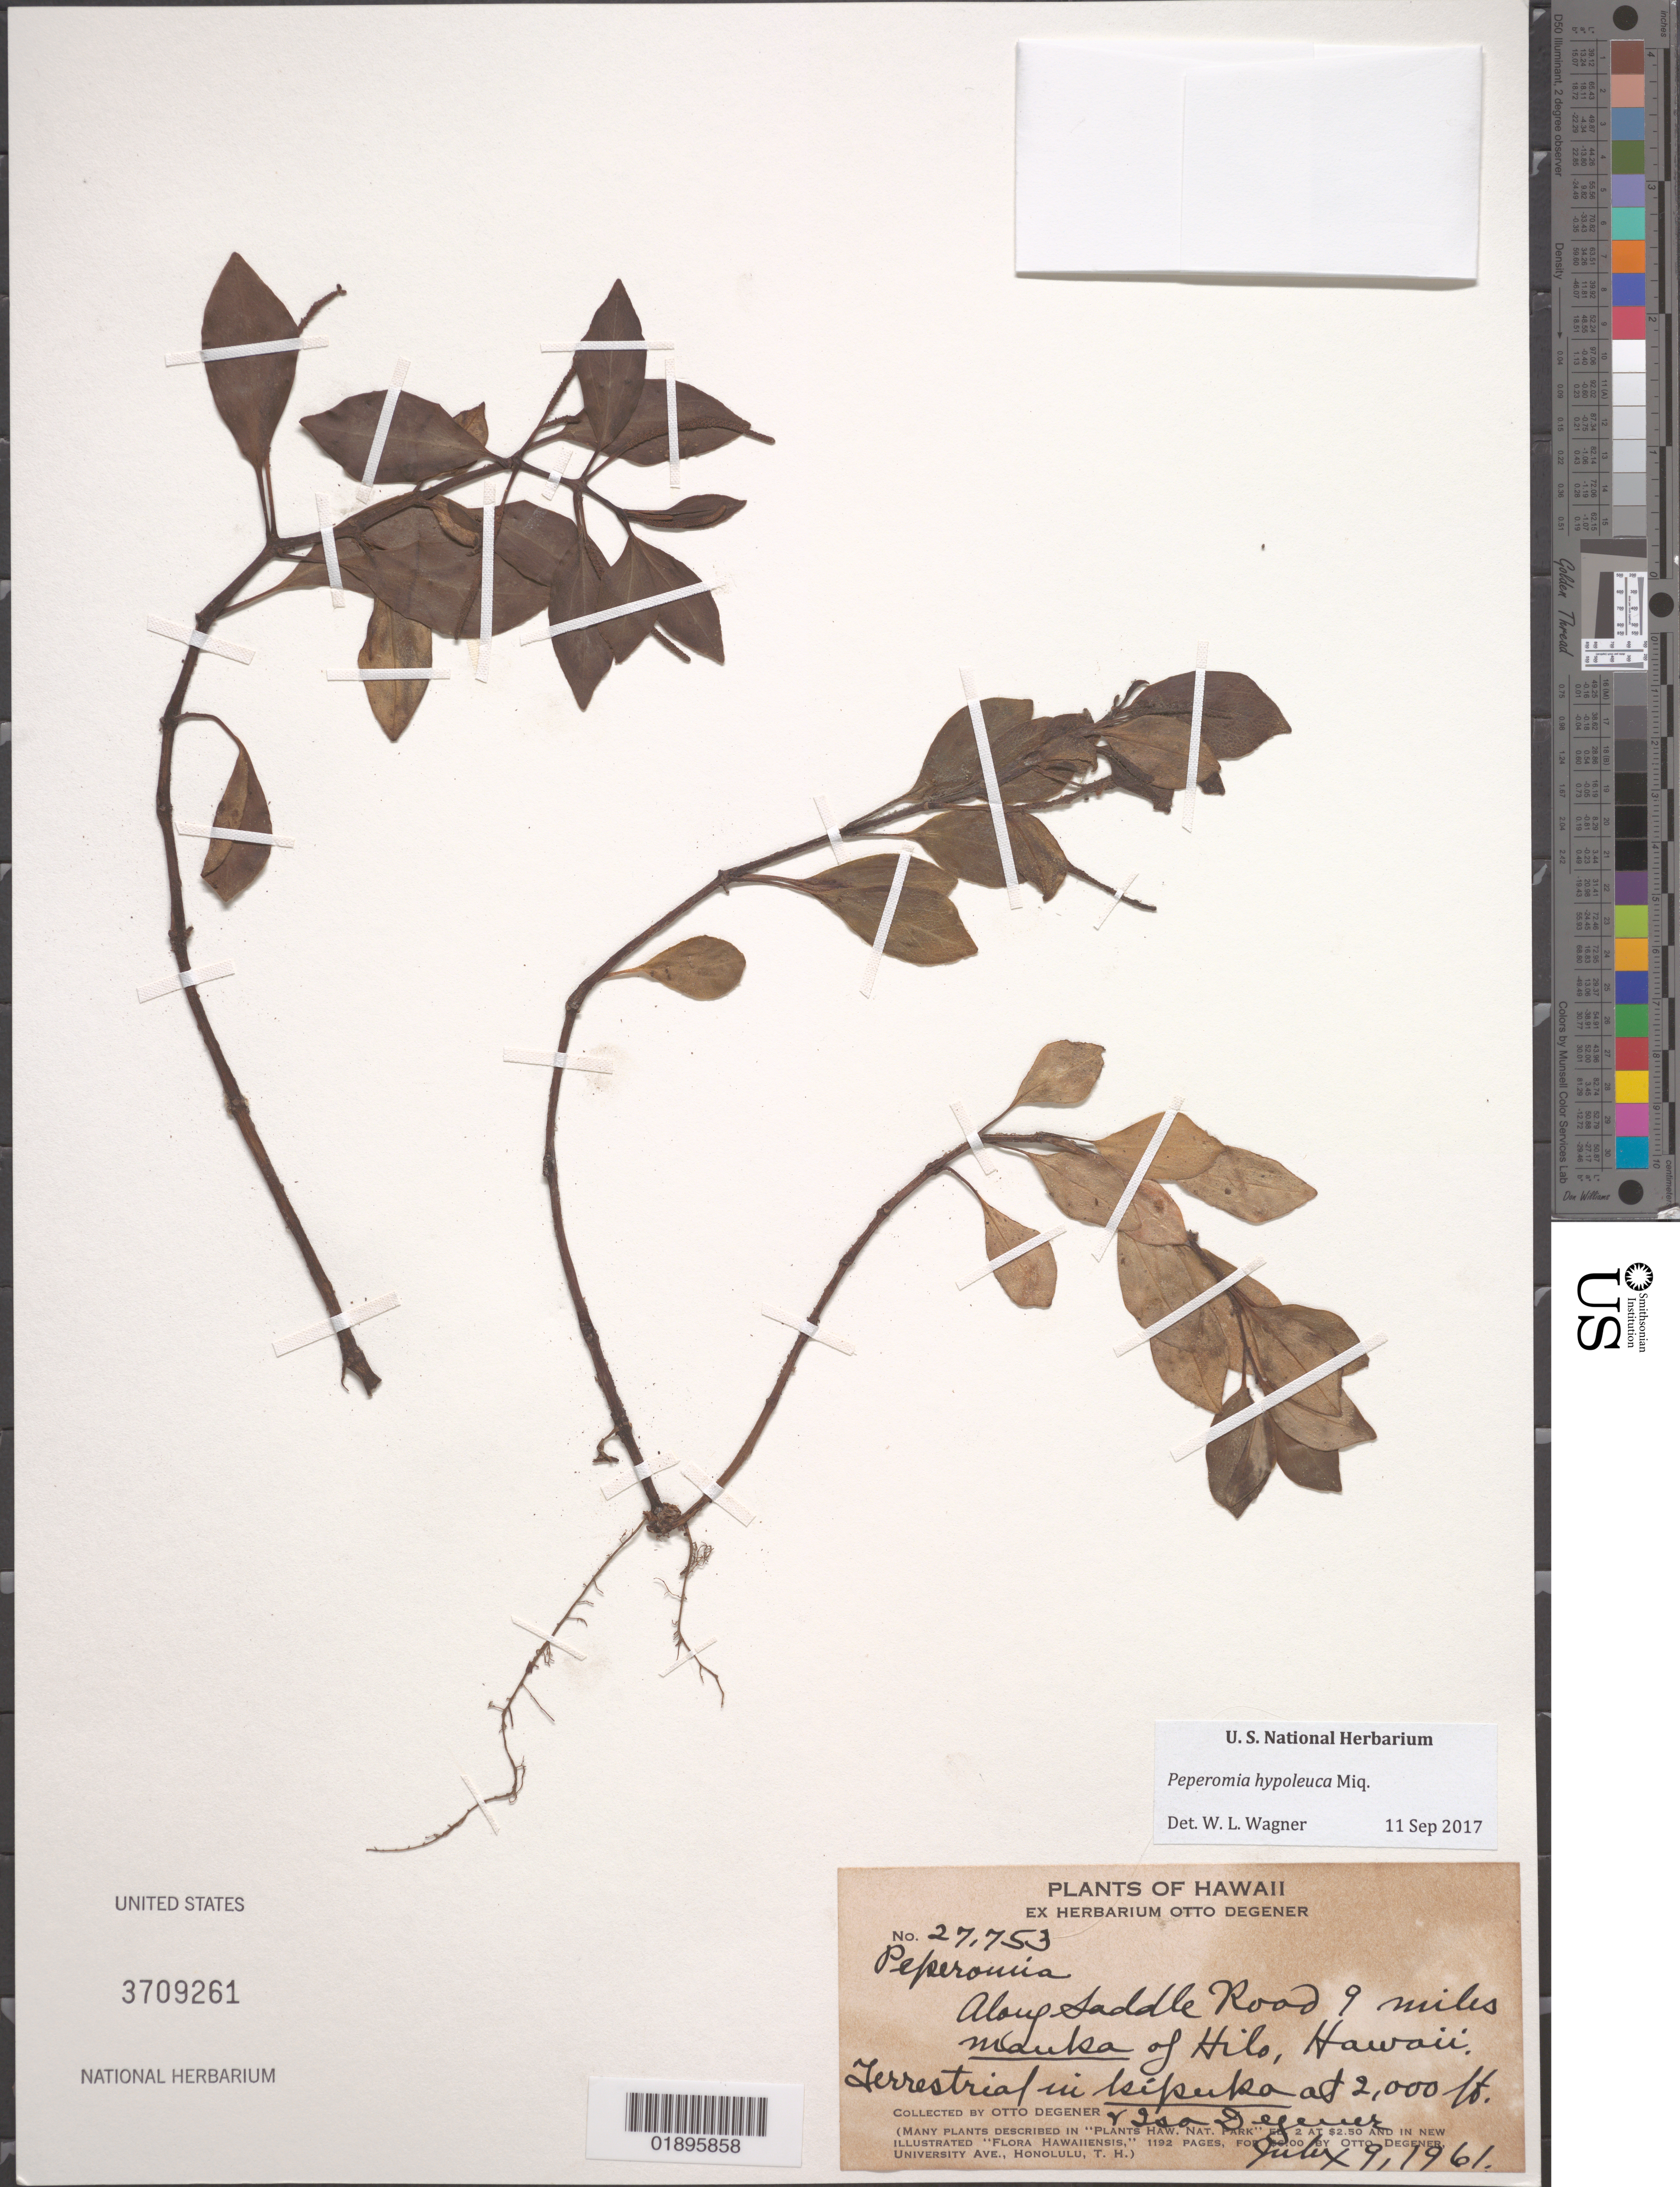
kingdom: Plantae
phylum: Tracheophyta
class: Magnoliopsida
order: Piperales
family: Piperaceae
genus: Peperomia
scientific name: Peperomia hypoleuca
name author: Miq.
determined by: Wagner, W. L., (BOT), Smithsonian Institution - National Museum of Natural History (UNITED STATES)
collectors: O. Degener & I. Degener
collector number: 27753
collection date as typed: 9 Jul 1961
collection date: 1961-07-09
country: United States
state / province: Hawaii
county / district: Hawaii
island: Hawaii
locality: Saddle Road, about 9 miles mauka of Hilo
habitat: Kipuka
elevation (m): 610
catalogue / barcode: US 3709261